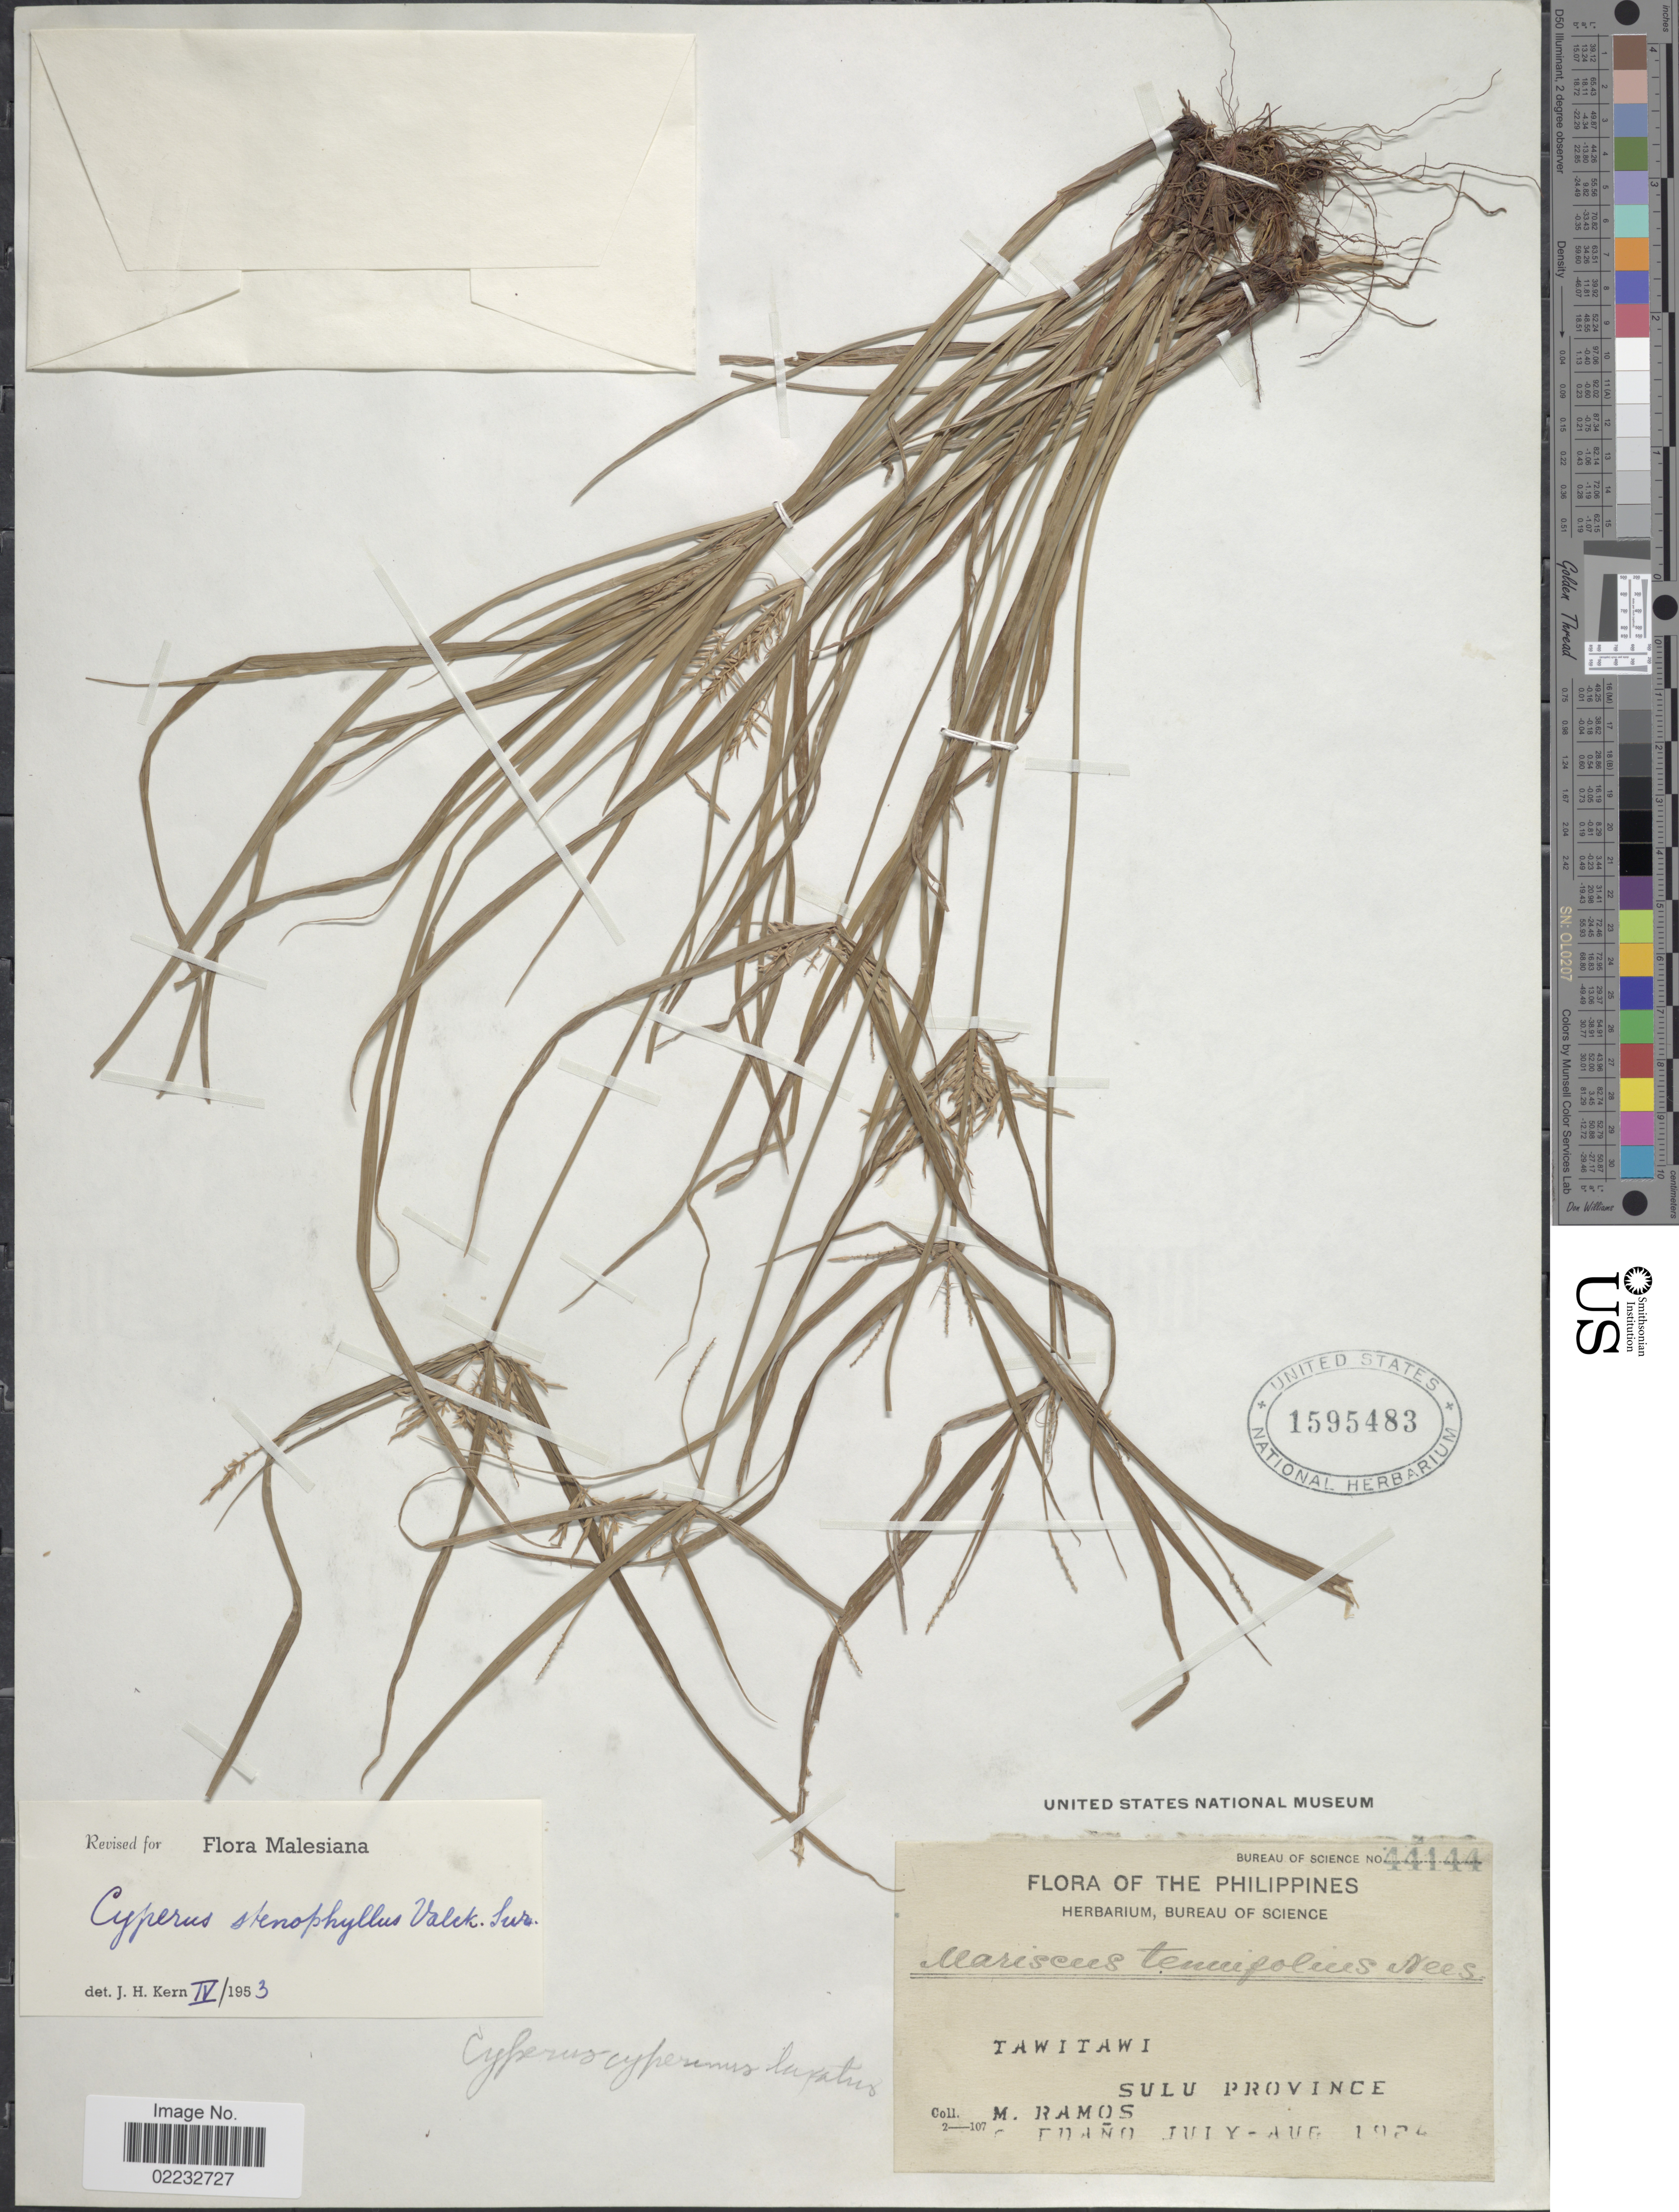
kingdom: Plantae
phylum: Tracheophyta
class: Liliopsida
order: Poales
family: Cyperaceae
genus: Cyperus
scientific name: Cyperus stenophyllus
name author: Valck. Sur.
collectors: M. Ramos & G. Edaño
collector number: Bureau of Science 44144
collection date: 1924-07/1924-08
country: Philippines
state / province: Muslim Mindanao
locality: Tawitawi. Sulu Province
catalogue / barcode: US 1595483